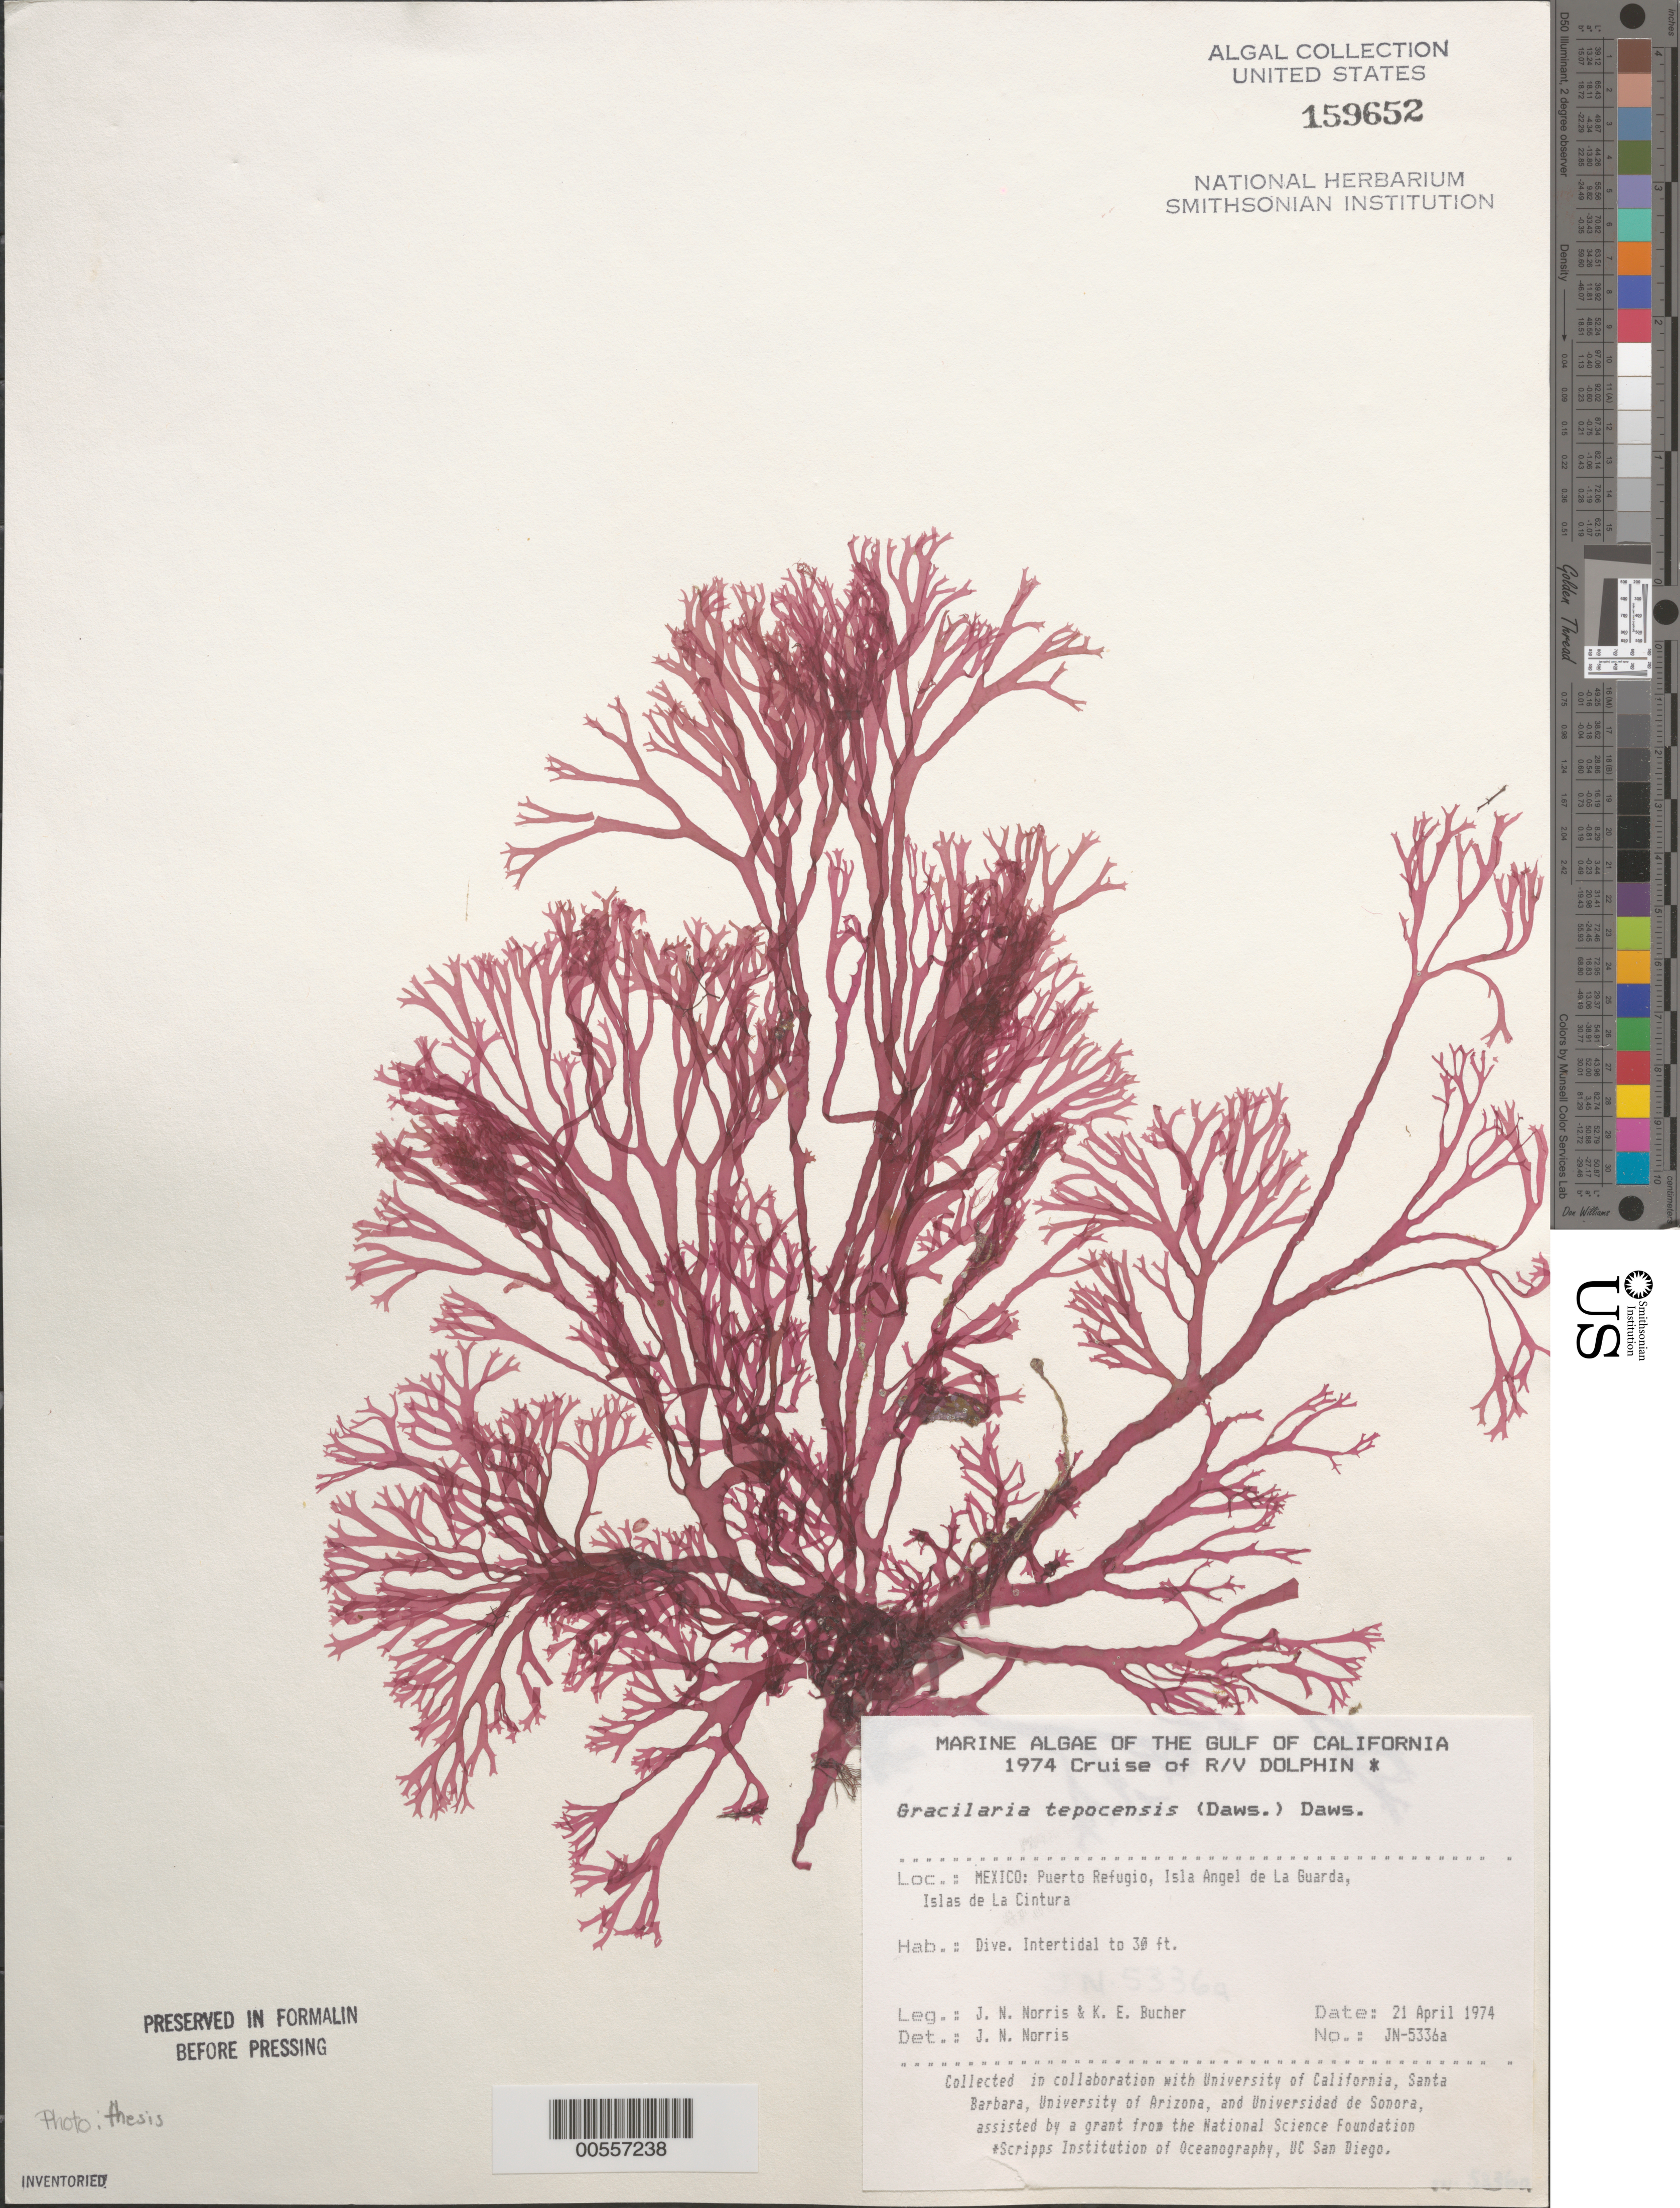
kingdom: Plantae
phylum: Rhodophyta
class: Florideophyceae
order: Gracilariales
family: Gracilariaceae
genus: Gracilaria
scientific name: Gracilaria tepocensis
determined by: Norris, James N.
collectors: J. N. Norris & K. E. Bucher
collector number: JN-5336a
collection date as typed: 21 Apr 1974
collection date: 1974-04-21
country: Mexico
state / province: Baja California Norte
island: Isla Angel de la Guarda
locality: Puerto Refugio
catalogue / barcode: US 159652